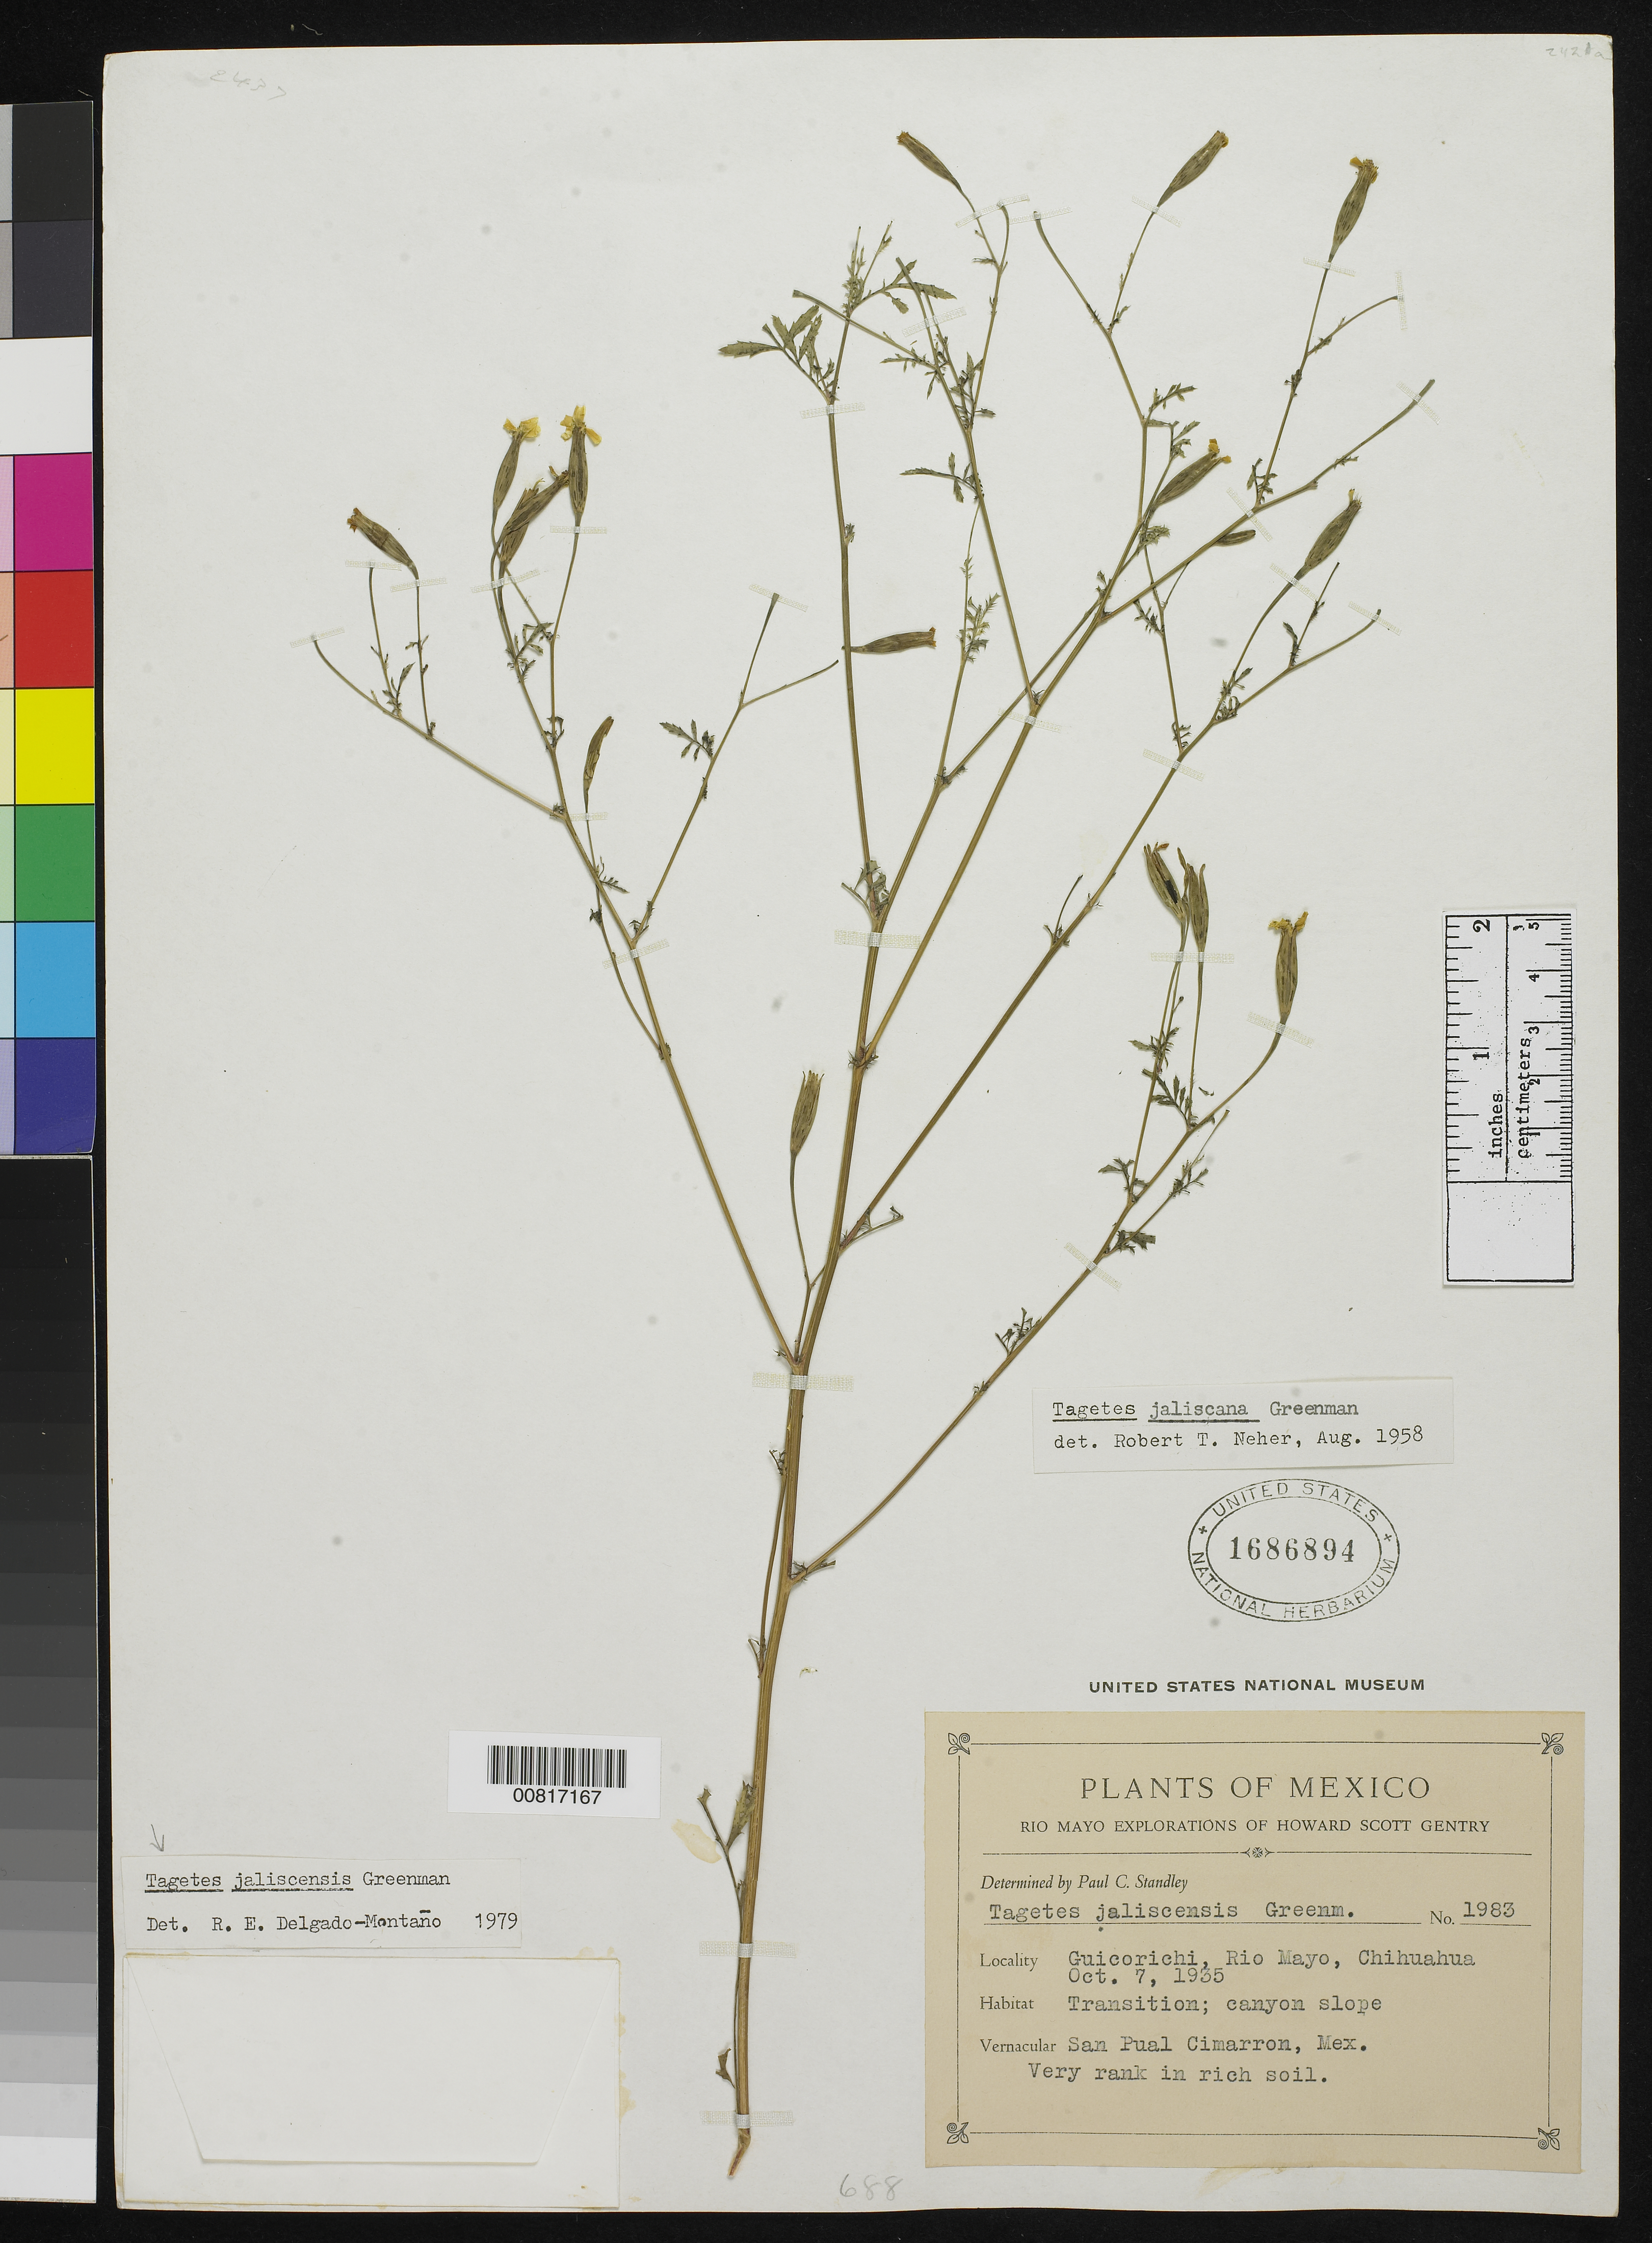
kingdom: Plantae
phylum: Tracheophyta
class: Magnoliopsida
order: Asterales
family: Asteraceae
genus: Tagetes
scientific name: Tagetes jaliscensis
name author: Greenm.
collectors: H. S. Gentry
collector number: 1983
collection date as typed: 07 Oct 1935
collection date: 1935-10-07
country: Mexico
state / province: Chihuahua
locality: Guicorichi, Rio Mayo, Chihuahua.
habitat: Transition; canyon slope.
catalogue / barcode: US 1686894